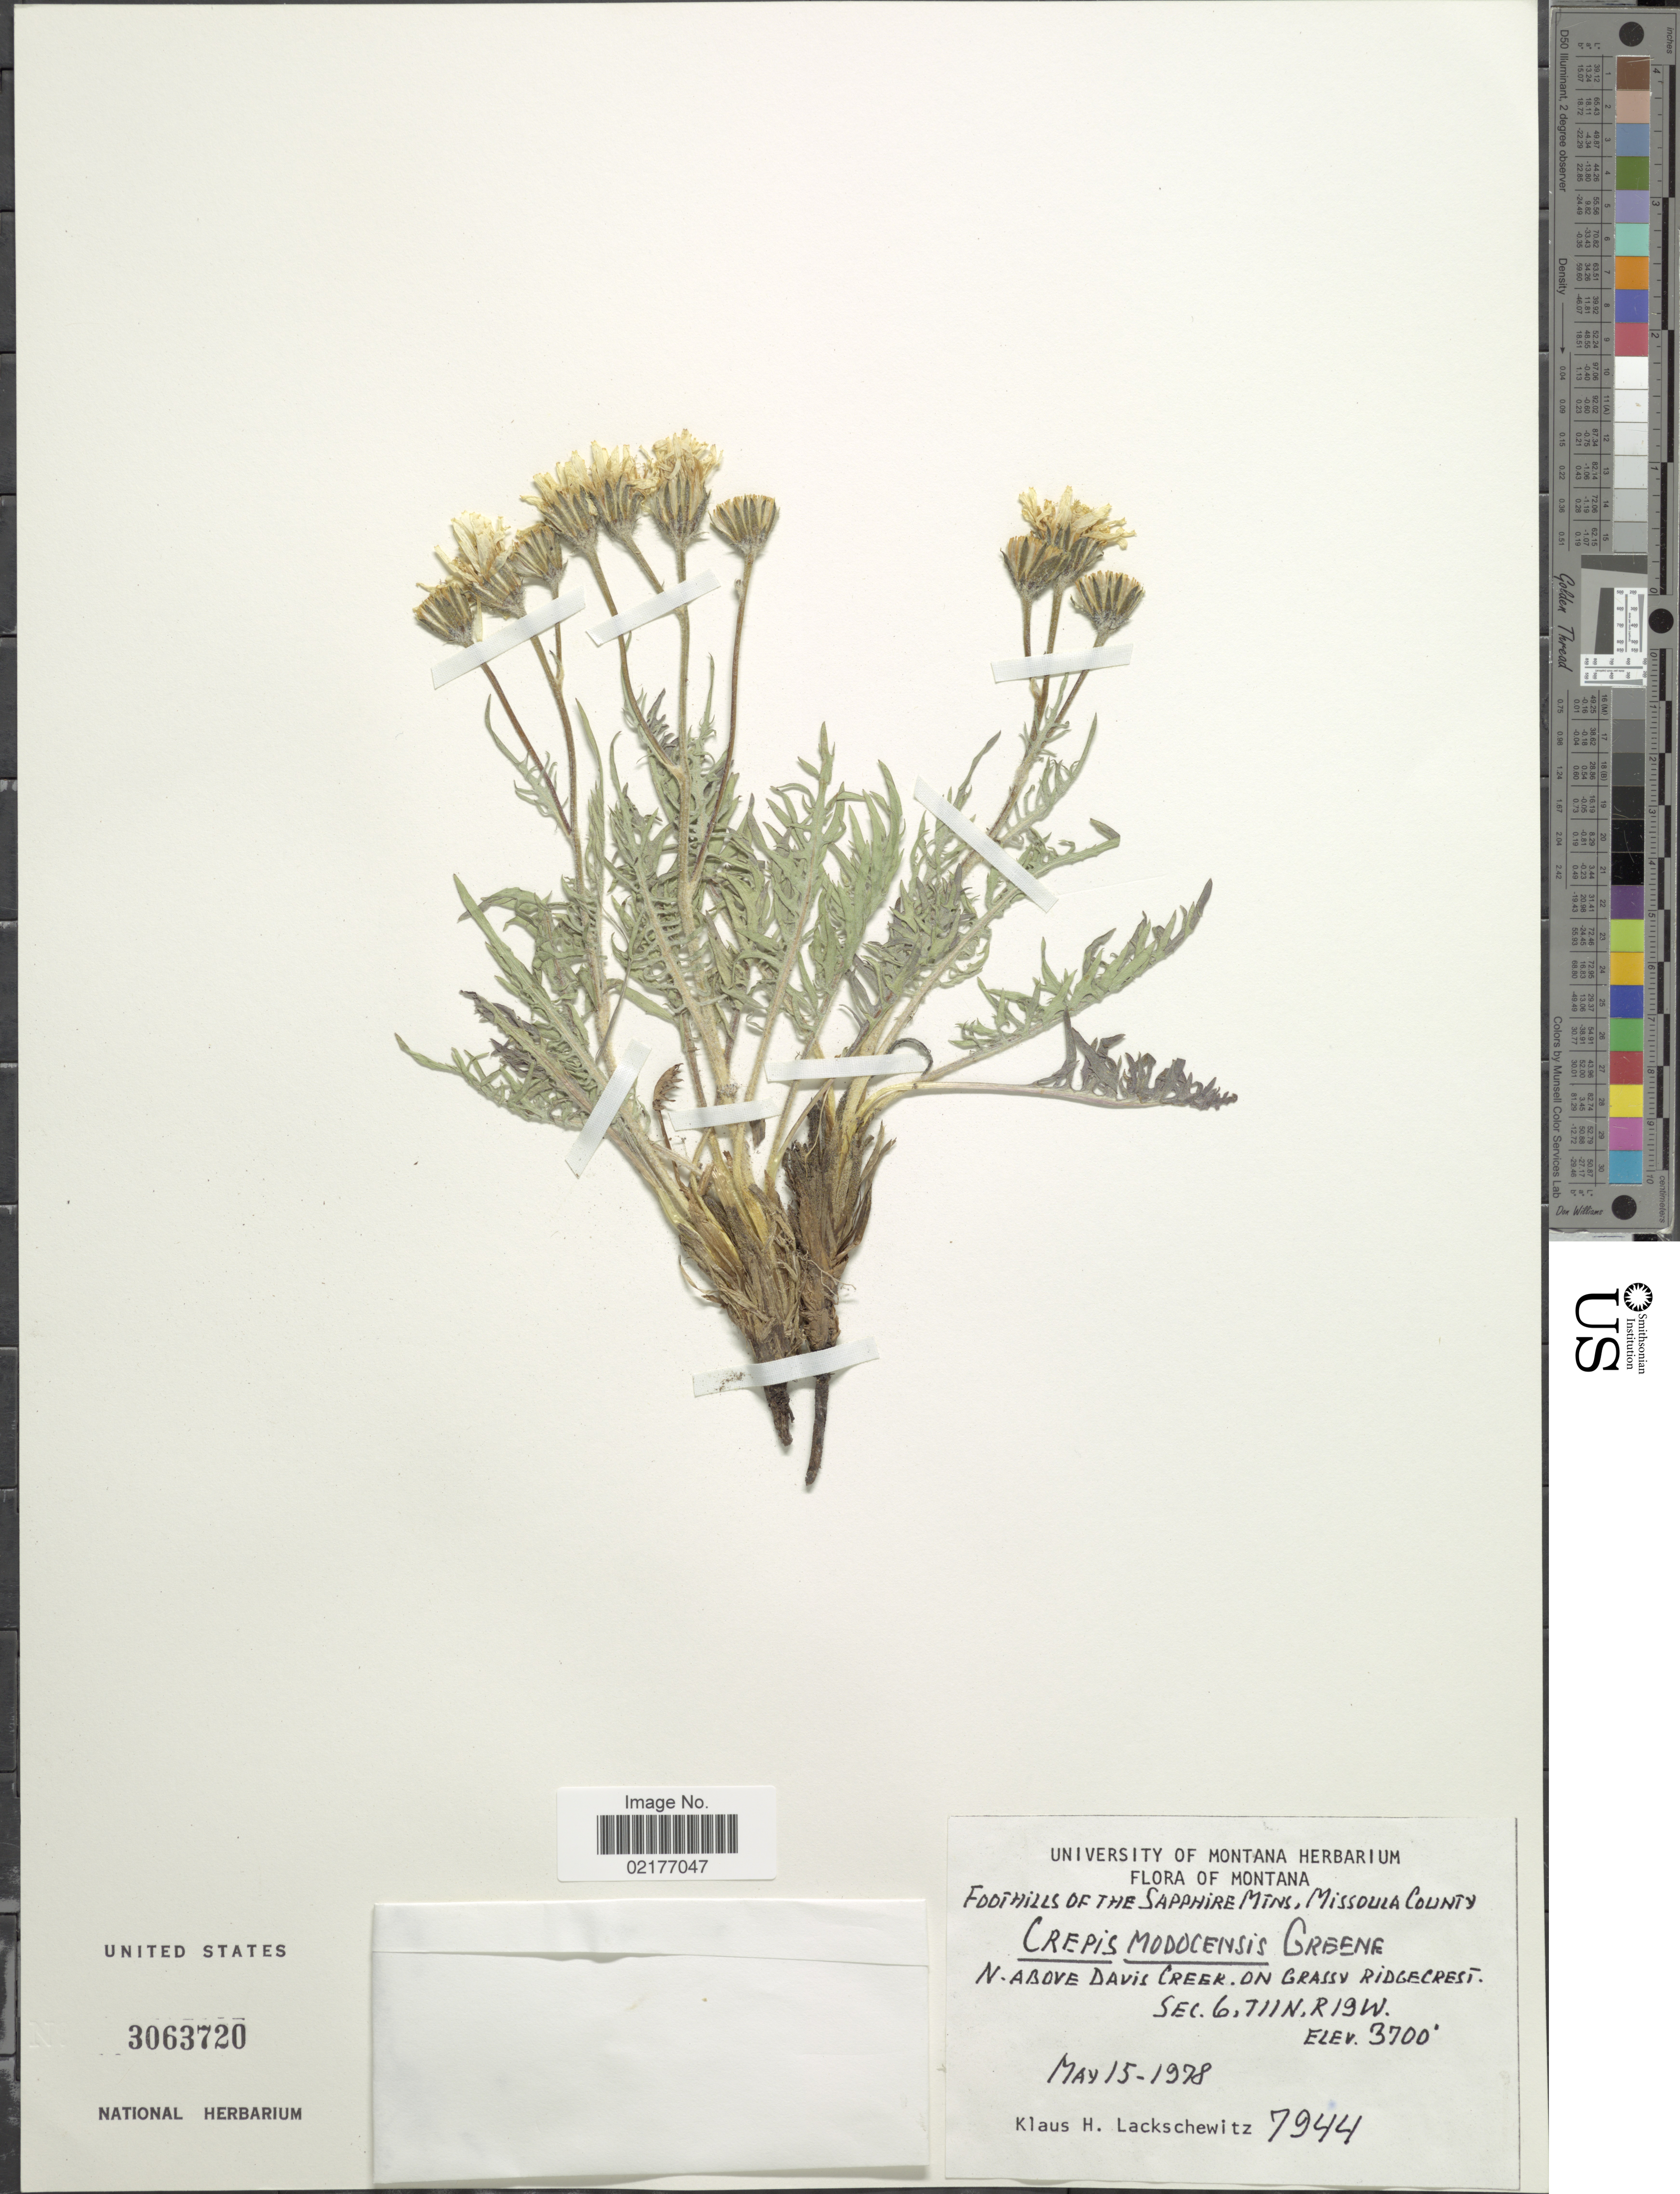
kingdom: Plantae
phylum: Tracheophyta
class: Magnoliopsida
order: Asterales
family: Asteraceae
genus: Crepis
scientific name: Crepis modocensis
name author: Greene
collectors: K. Lackschewitz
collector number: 7944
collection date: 1978-05-15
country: United States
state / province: Montana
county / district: Missoula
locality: Foothills of the Sapphire Mtns, N above Davis Creek. on Grassy Ridgecrest, Sec. 6, T11N, R19W.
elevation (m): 1128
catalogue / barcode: US 3063720